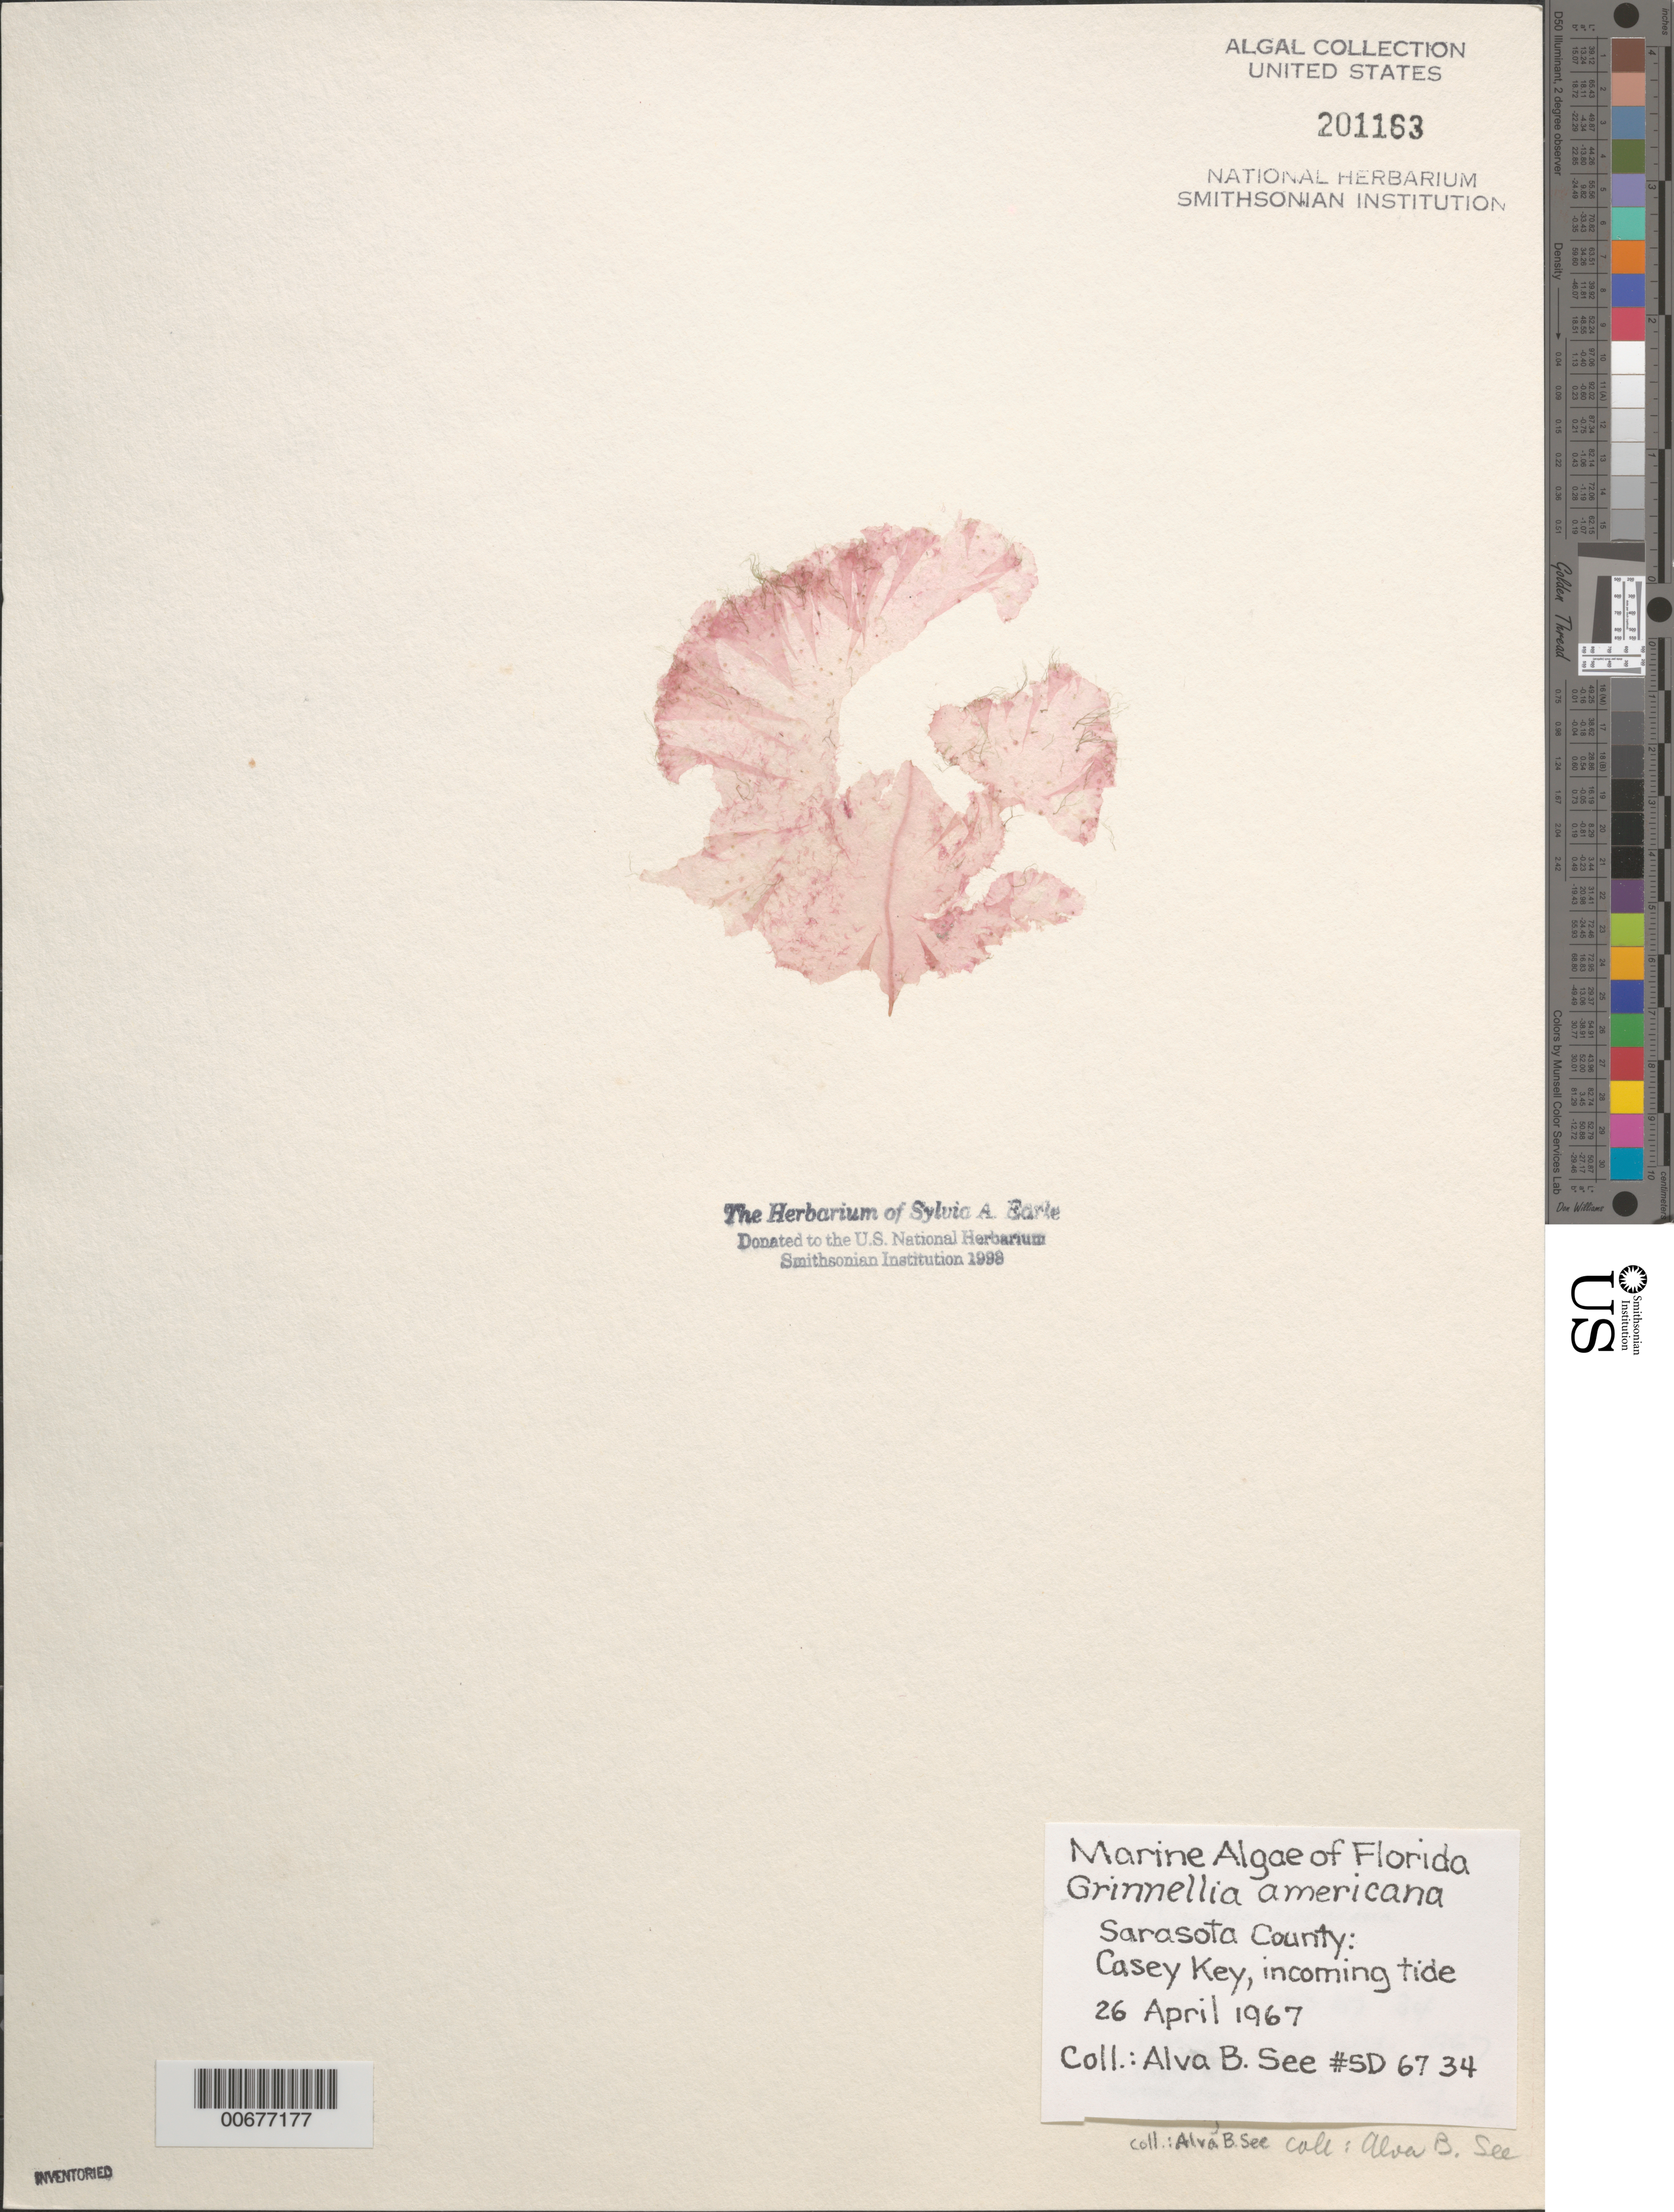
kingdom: Plantae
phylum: Rhodophyta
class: Florideophyceae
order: Ceramiales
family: Delesseriaceae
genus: Grinnellia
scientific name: Grinnellia americana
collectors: A. B. See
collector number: SD 67 34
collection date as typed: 26 Apr 1967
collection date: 1967-04-26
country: United States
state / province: Florida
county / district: Sarasota County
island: Casey Key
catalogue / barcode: US 201163